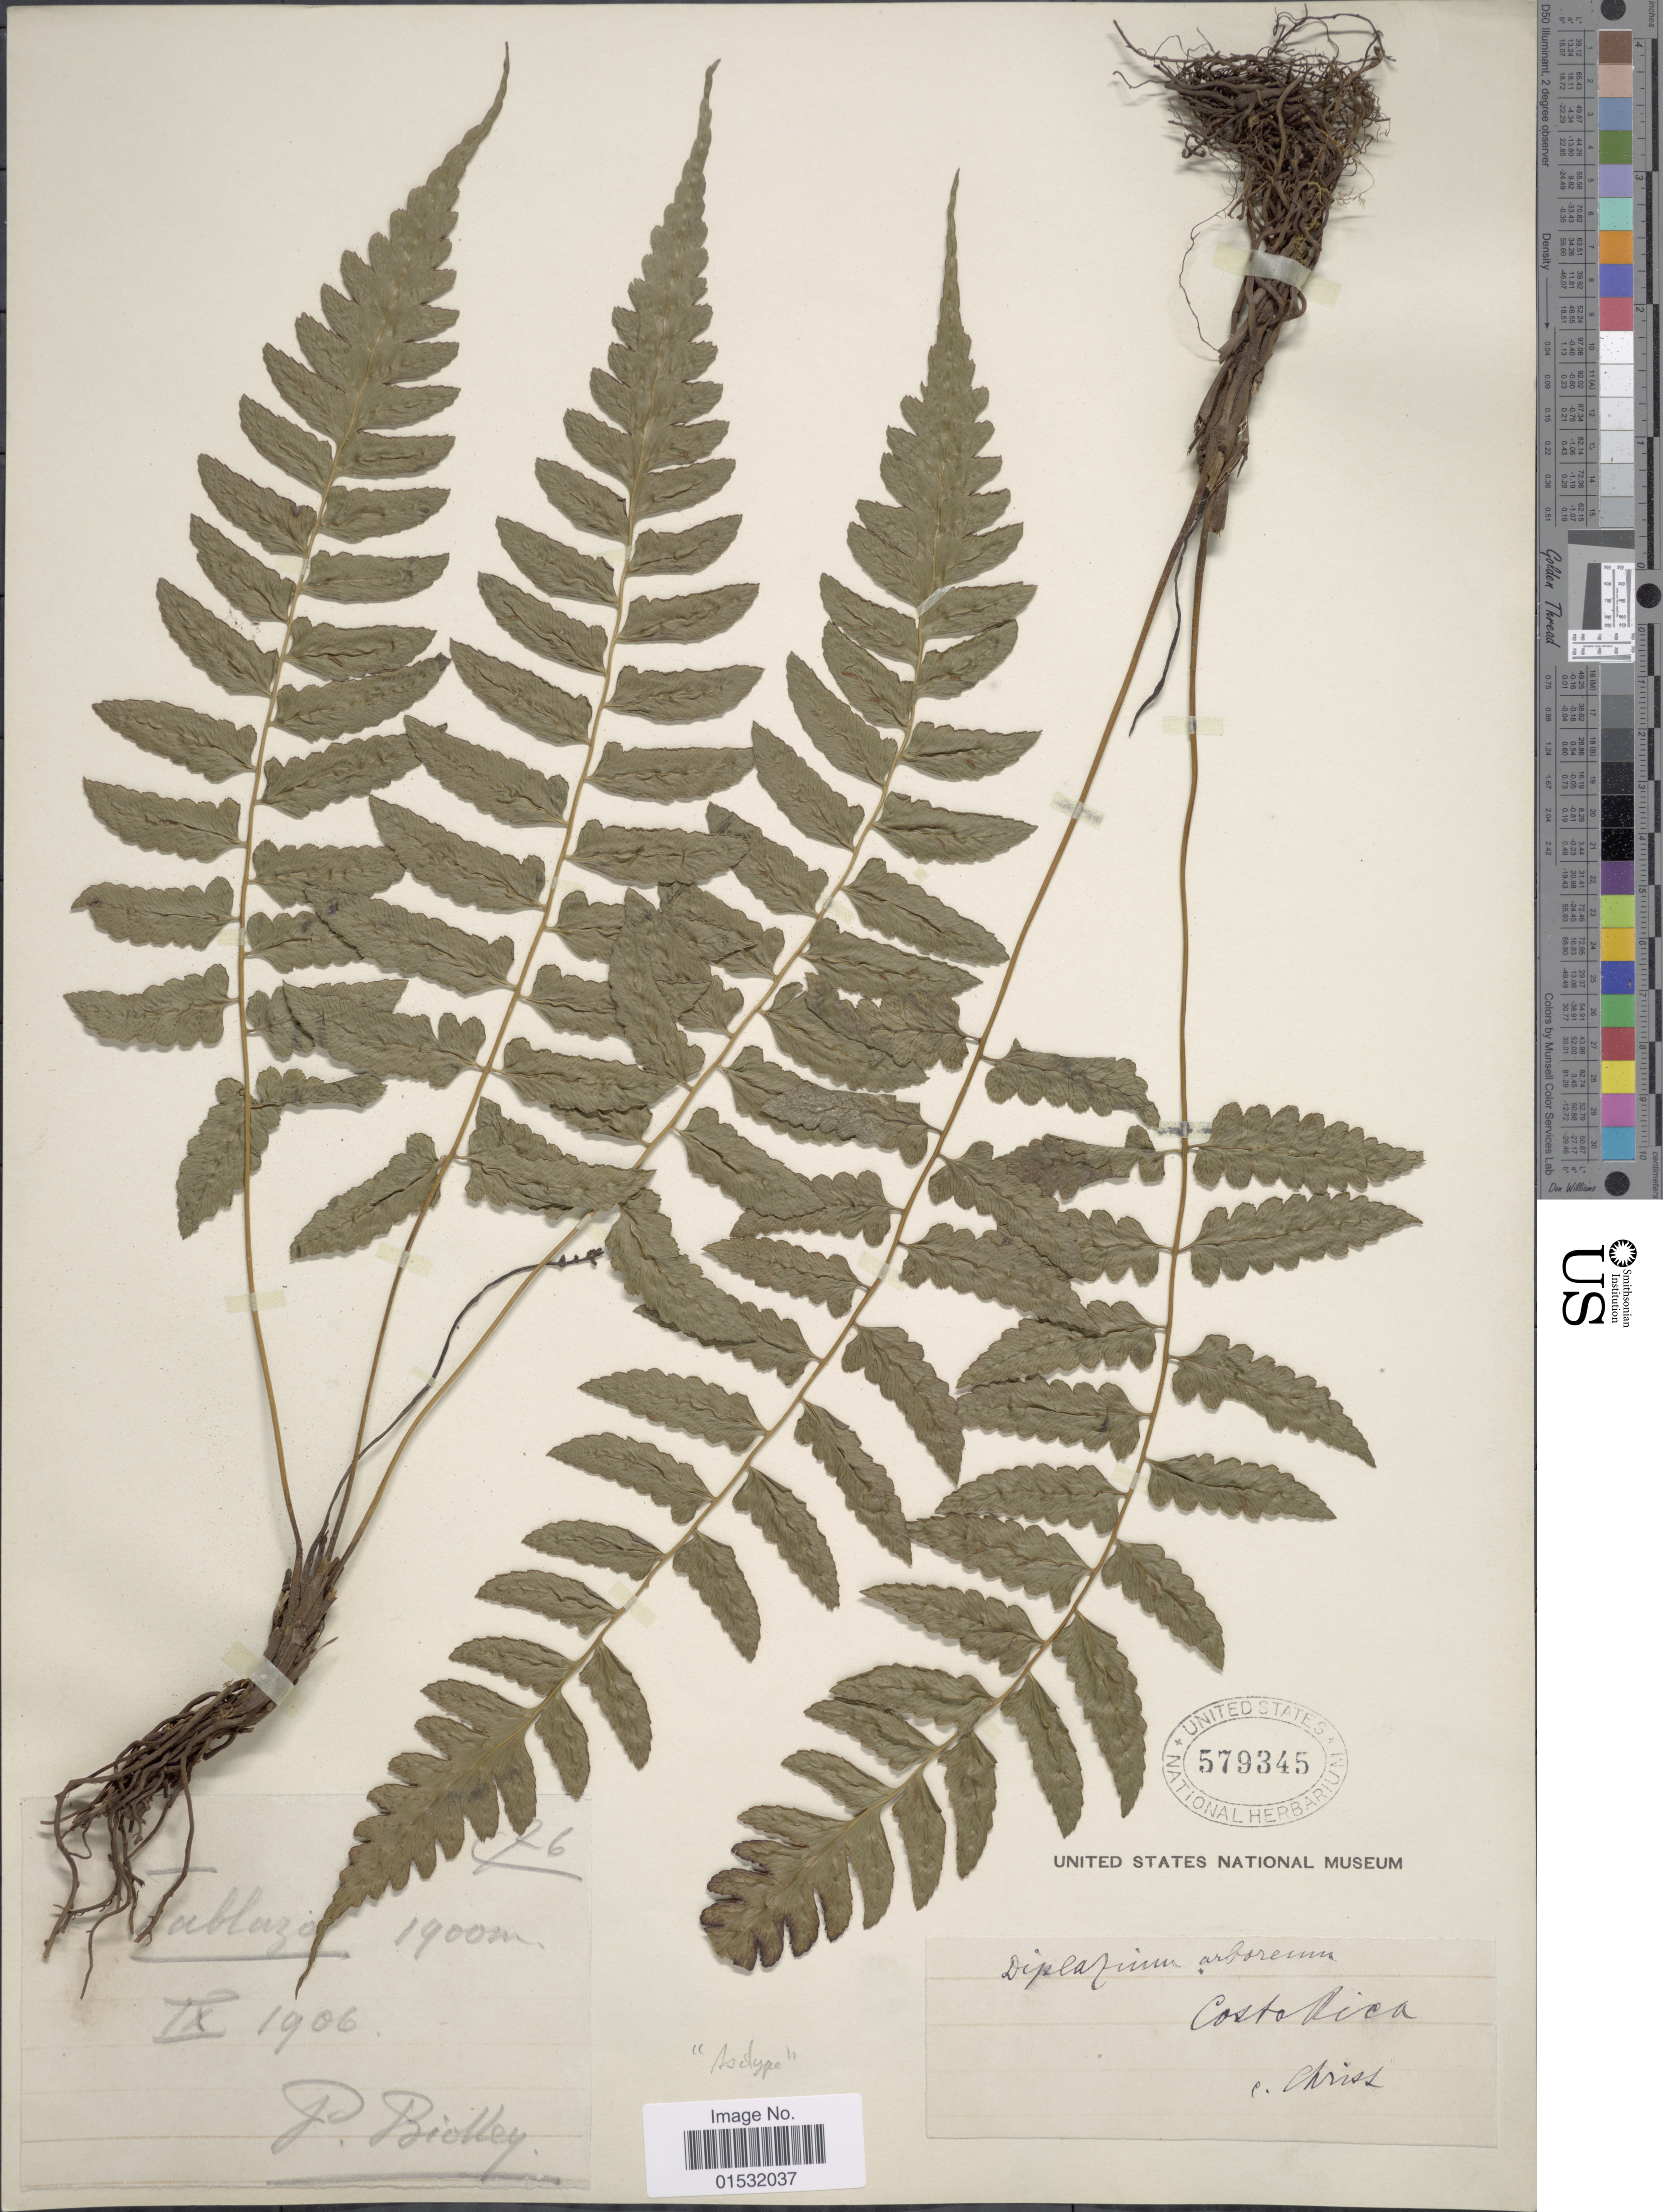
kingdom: Plantae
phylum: Tracheophyta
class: Polypodiopsida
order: Polypodiales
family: Athyriaceae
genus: Diplazium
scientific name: Diplazium subsilvaticum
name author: Christ in Pittier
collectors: P. Biolley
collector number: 76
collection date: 1906-09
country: Costa Rica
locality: Tablazo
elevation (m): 1900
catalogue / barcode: US 579345